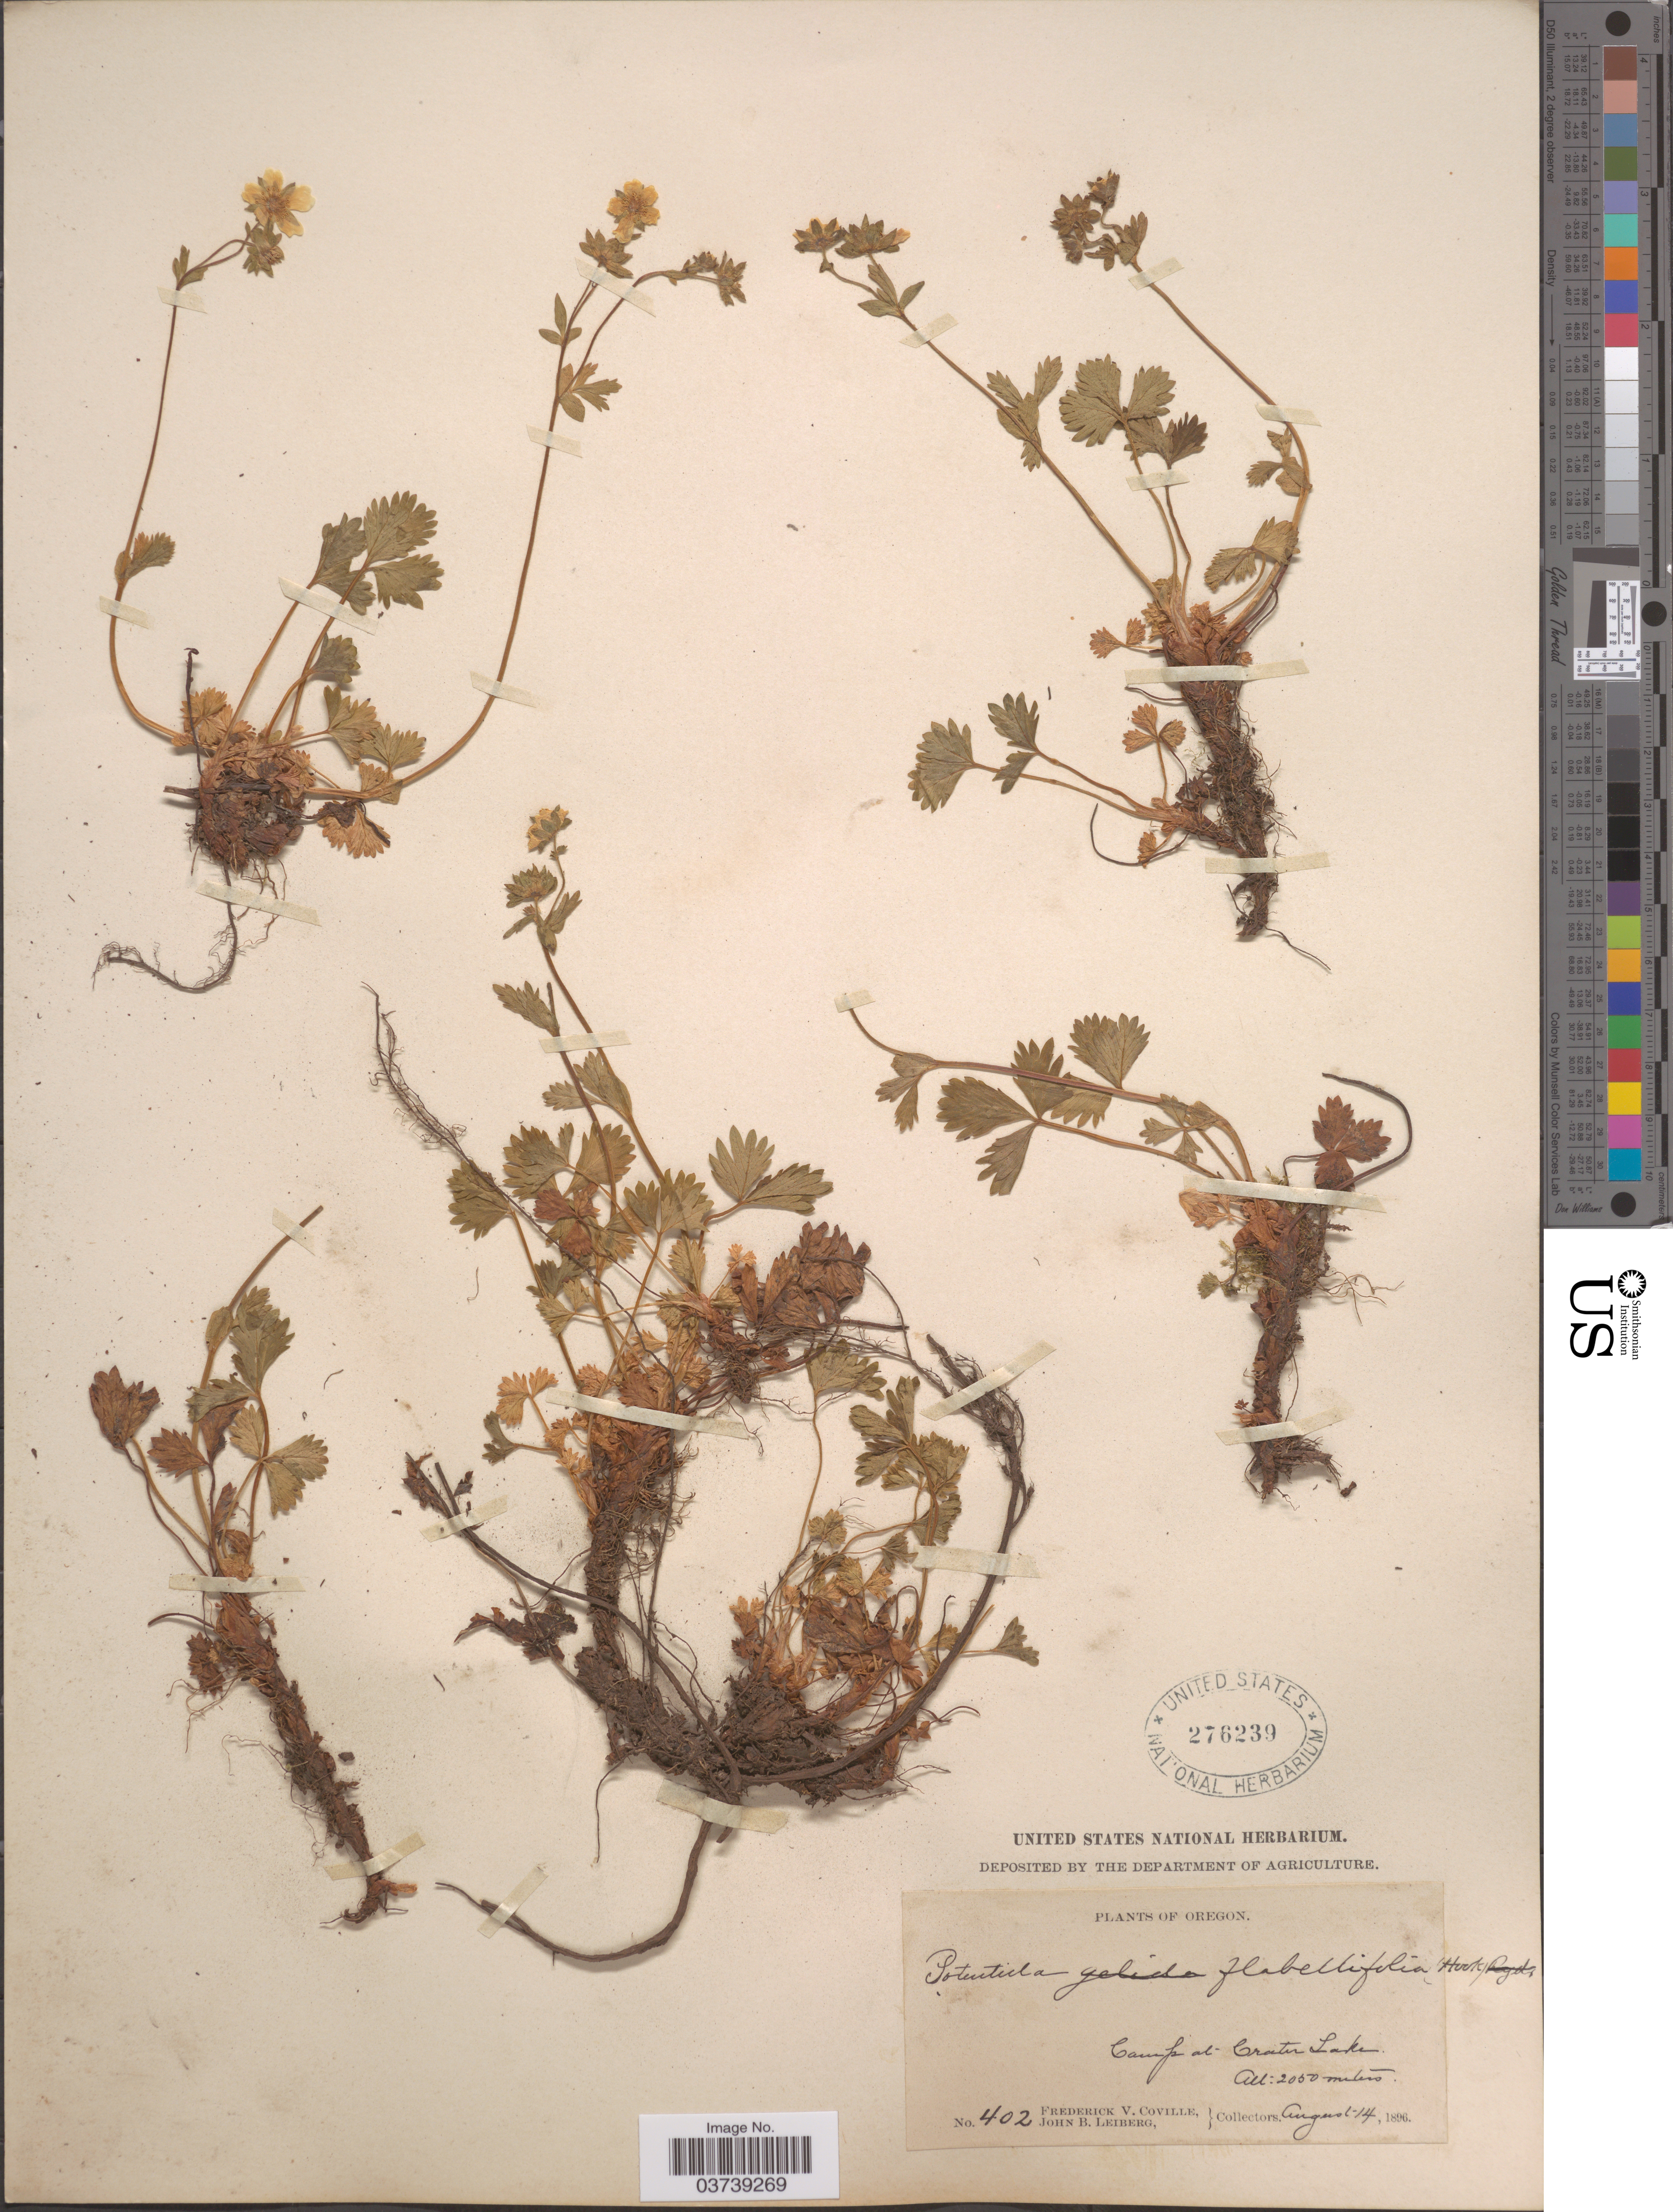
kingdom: Plantae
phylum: Tracheophyta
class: Magnoliopsida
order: Rosales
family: Rosaceae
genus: Potentilla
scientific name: Potentilla flabellifolia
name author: Hook. ex Torr. & A. Gray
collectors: F. V. Coville & J. B. Leiberg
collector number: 402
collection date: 1896-08-14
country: United States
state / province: Oregon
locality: Camp at Crater Lake.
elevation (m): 2050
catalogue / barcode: US 276239